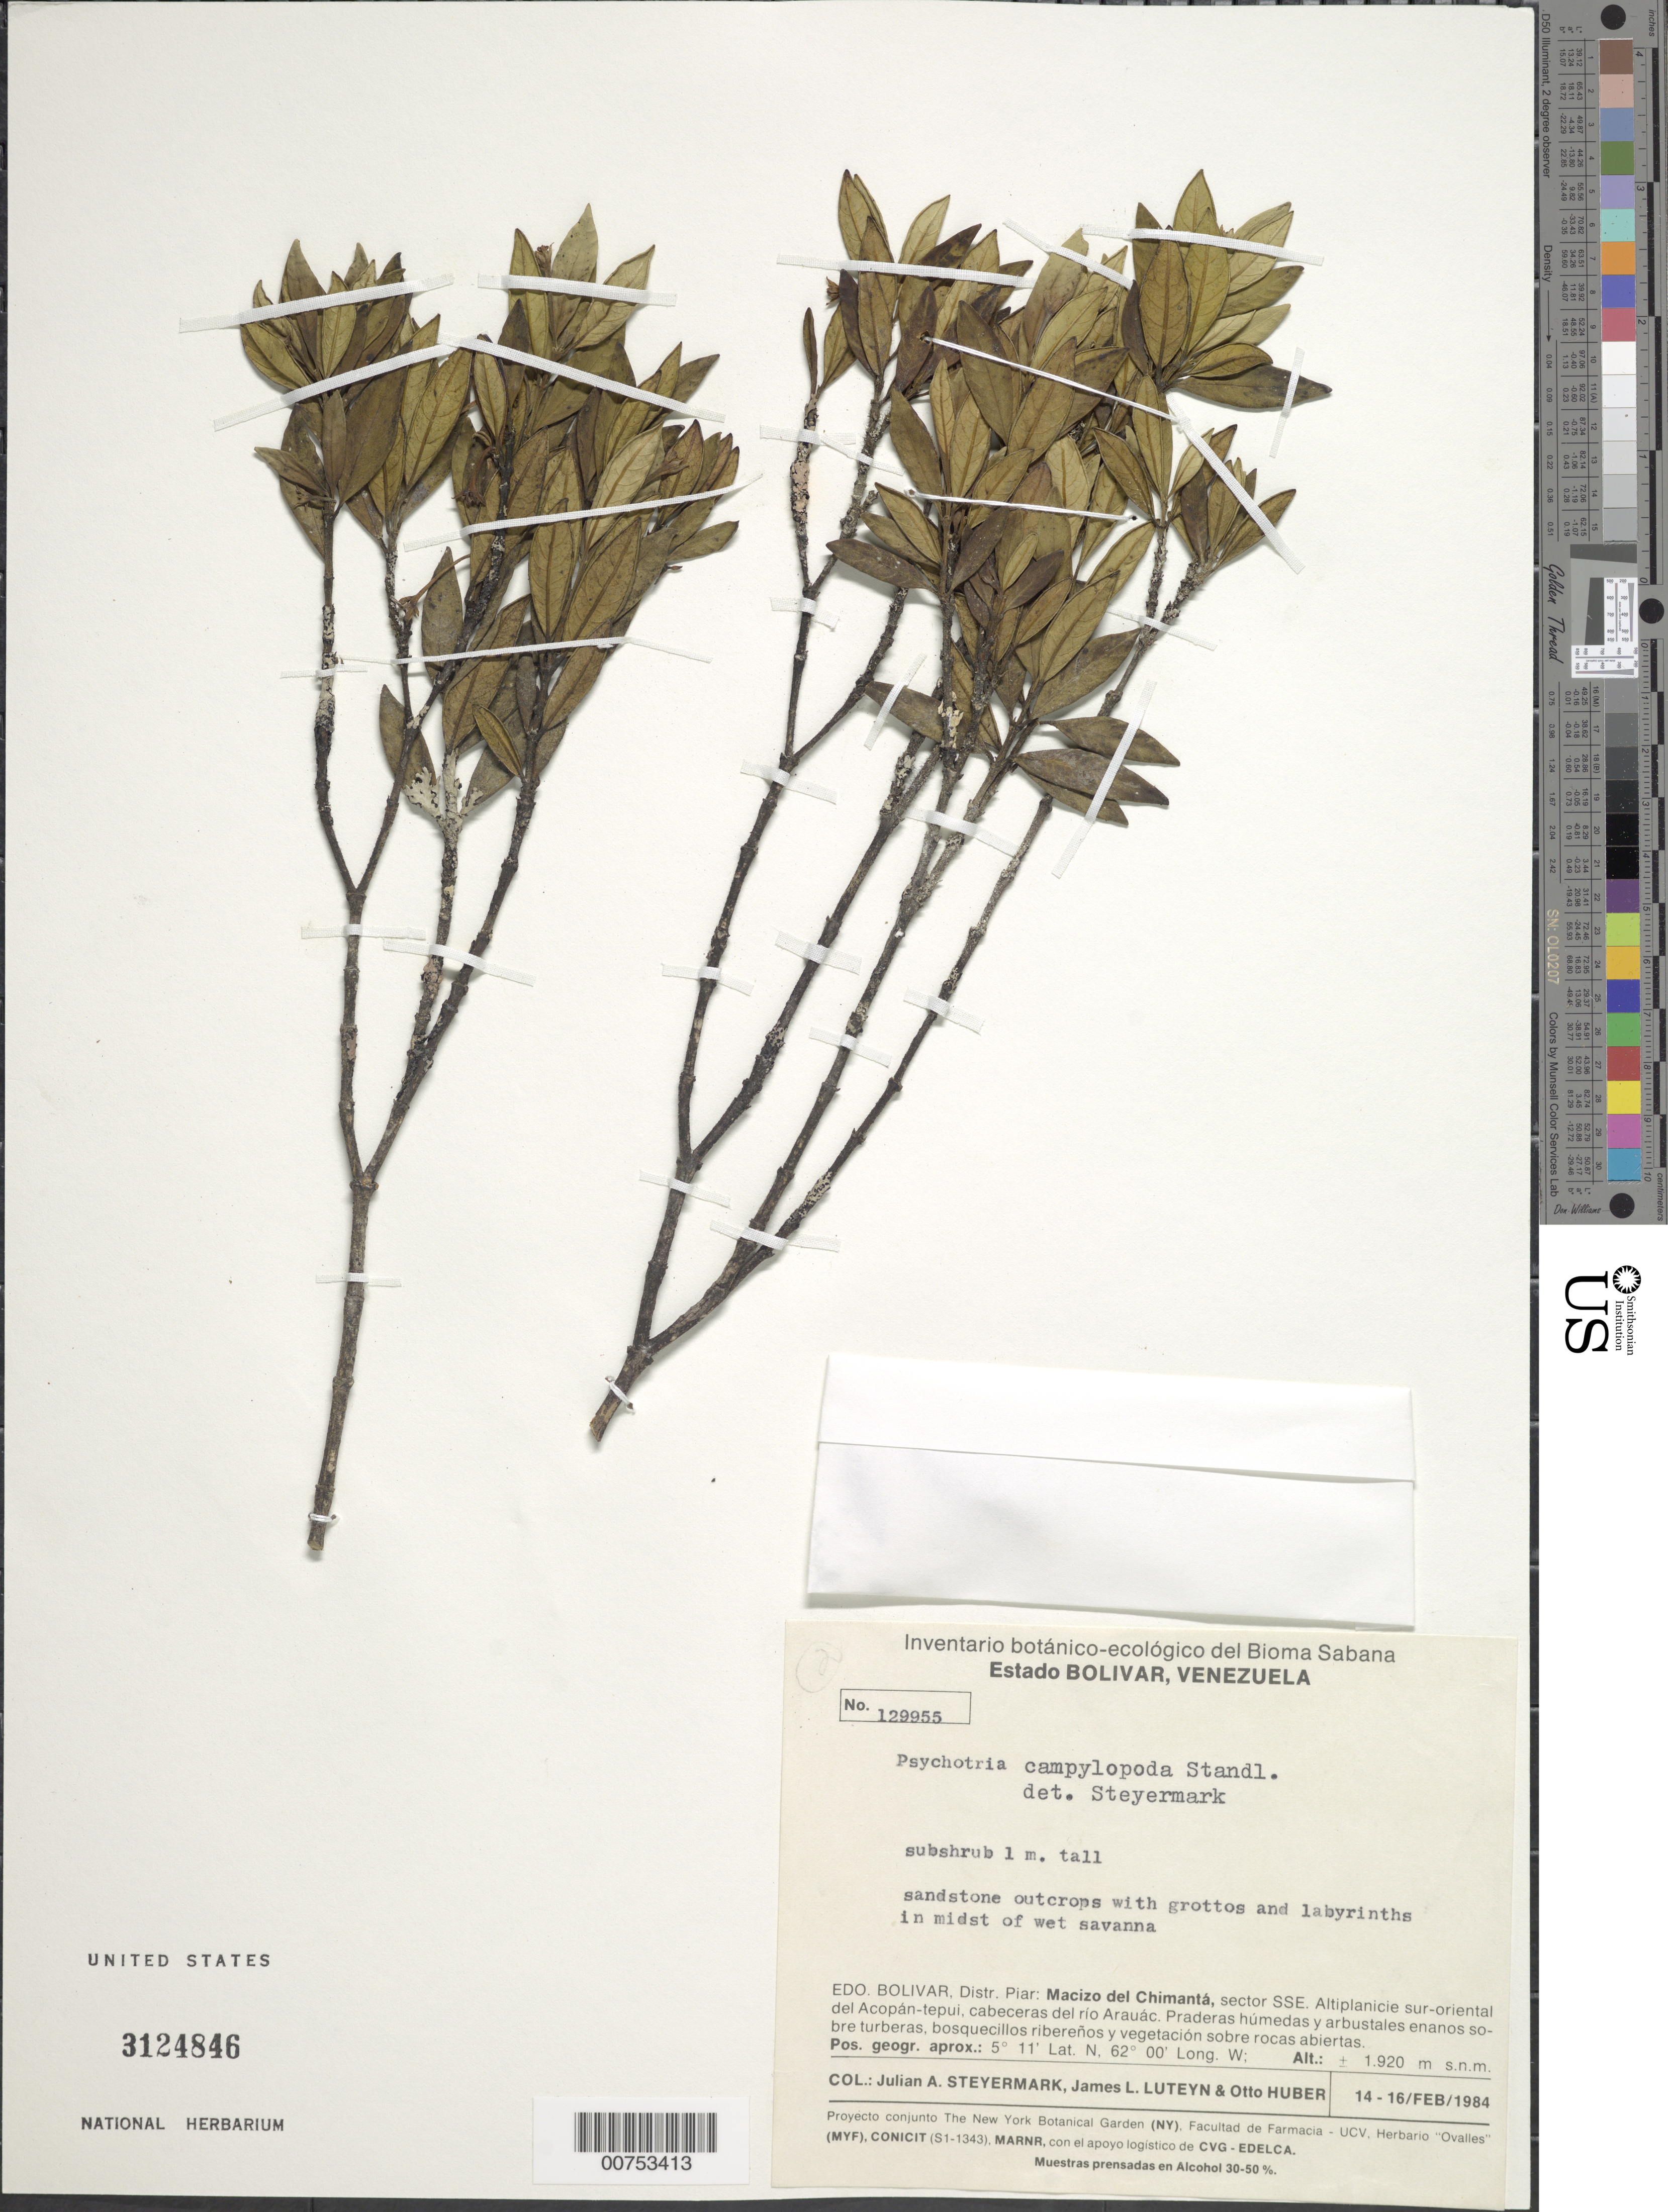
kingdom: Plantae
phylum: Tracheophyta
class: Magnoliopsida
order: Gentianales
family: Rubiaceae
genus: Psychotria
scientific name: Psychotria campylopoda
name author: Standl.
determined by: Steyermark, Julian A., (VEN)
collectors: J. Steyermark, J. L. Luteyn & O. Huber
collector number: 129955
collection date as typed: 14-Feb-84 to 16-Feb-84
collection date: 1984-02-14/1984-02-16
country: Venezuela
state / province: Bolívar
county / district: Piar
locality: Macizo del Chimantá, sector SSE. Altiplanicie sur-oriental del Acopán-tepuí, cabeceras del río Arauác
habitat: Sandstone grottos and labyrinths in midst of wet savanna; praderas húmedas y arbustales enanos sobre turberas, bosquecillos riberenos y vegetcion…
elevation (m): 1920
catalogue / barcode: US 3124846